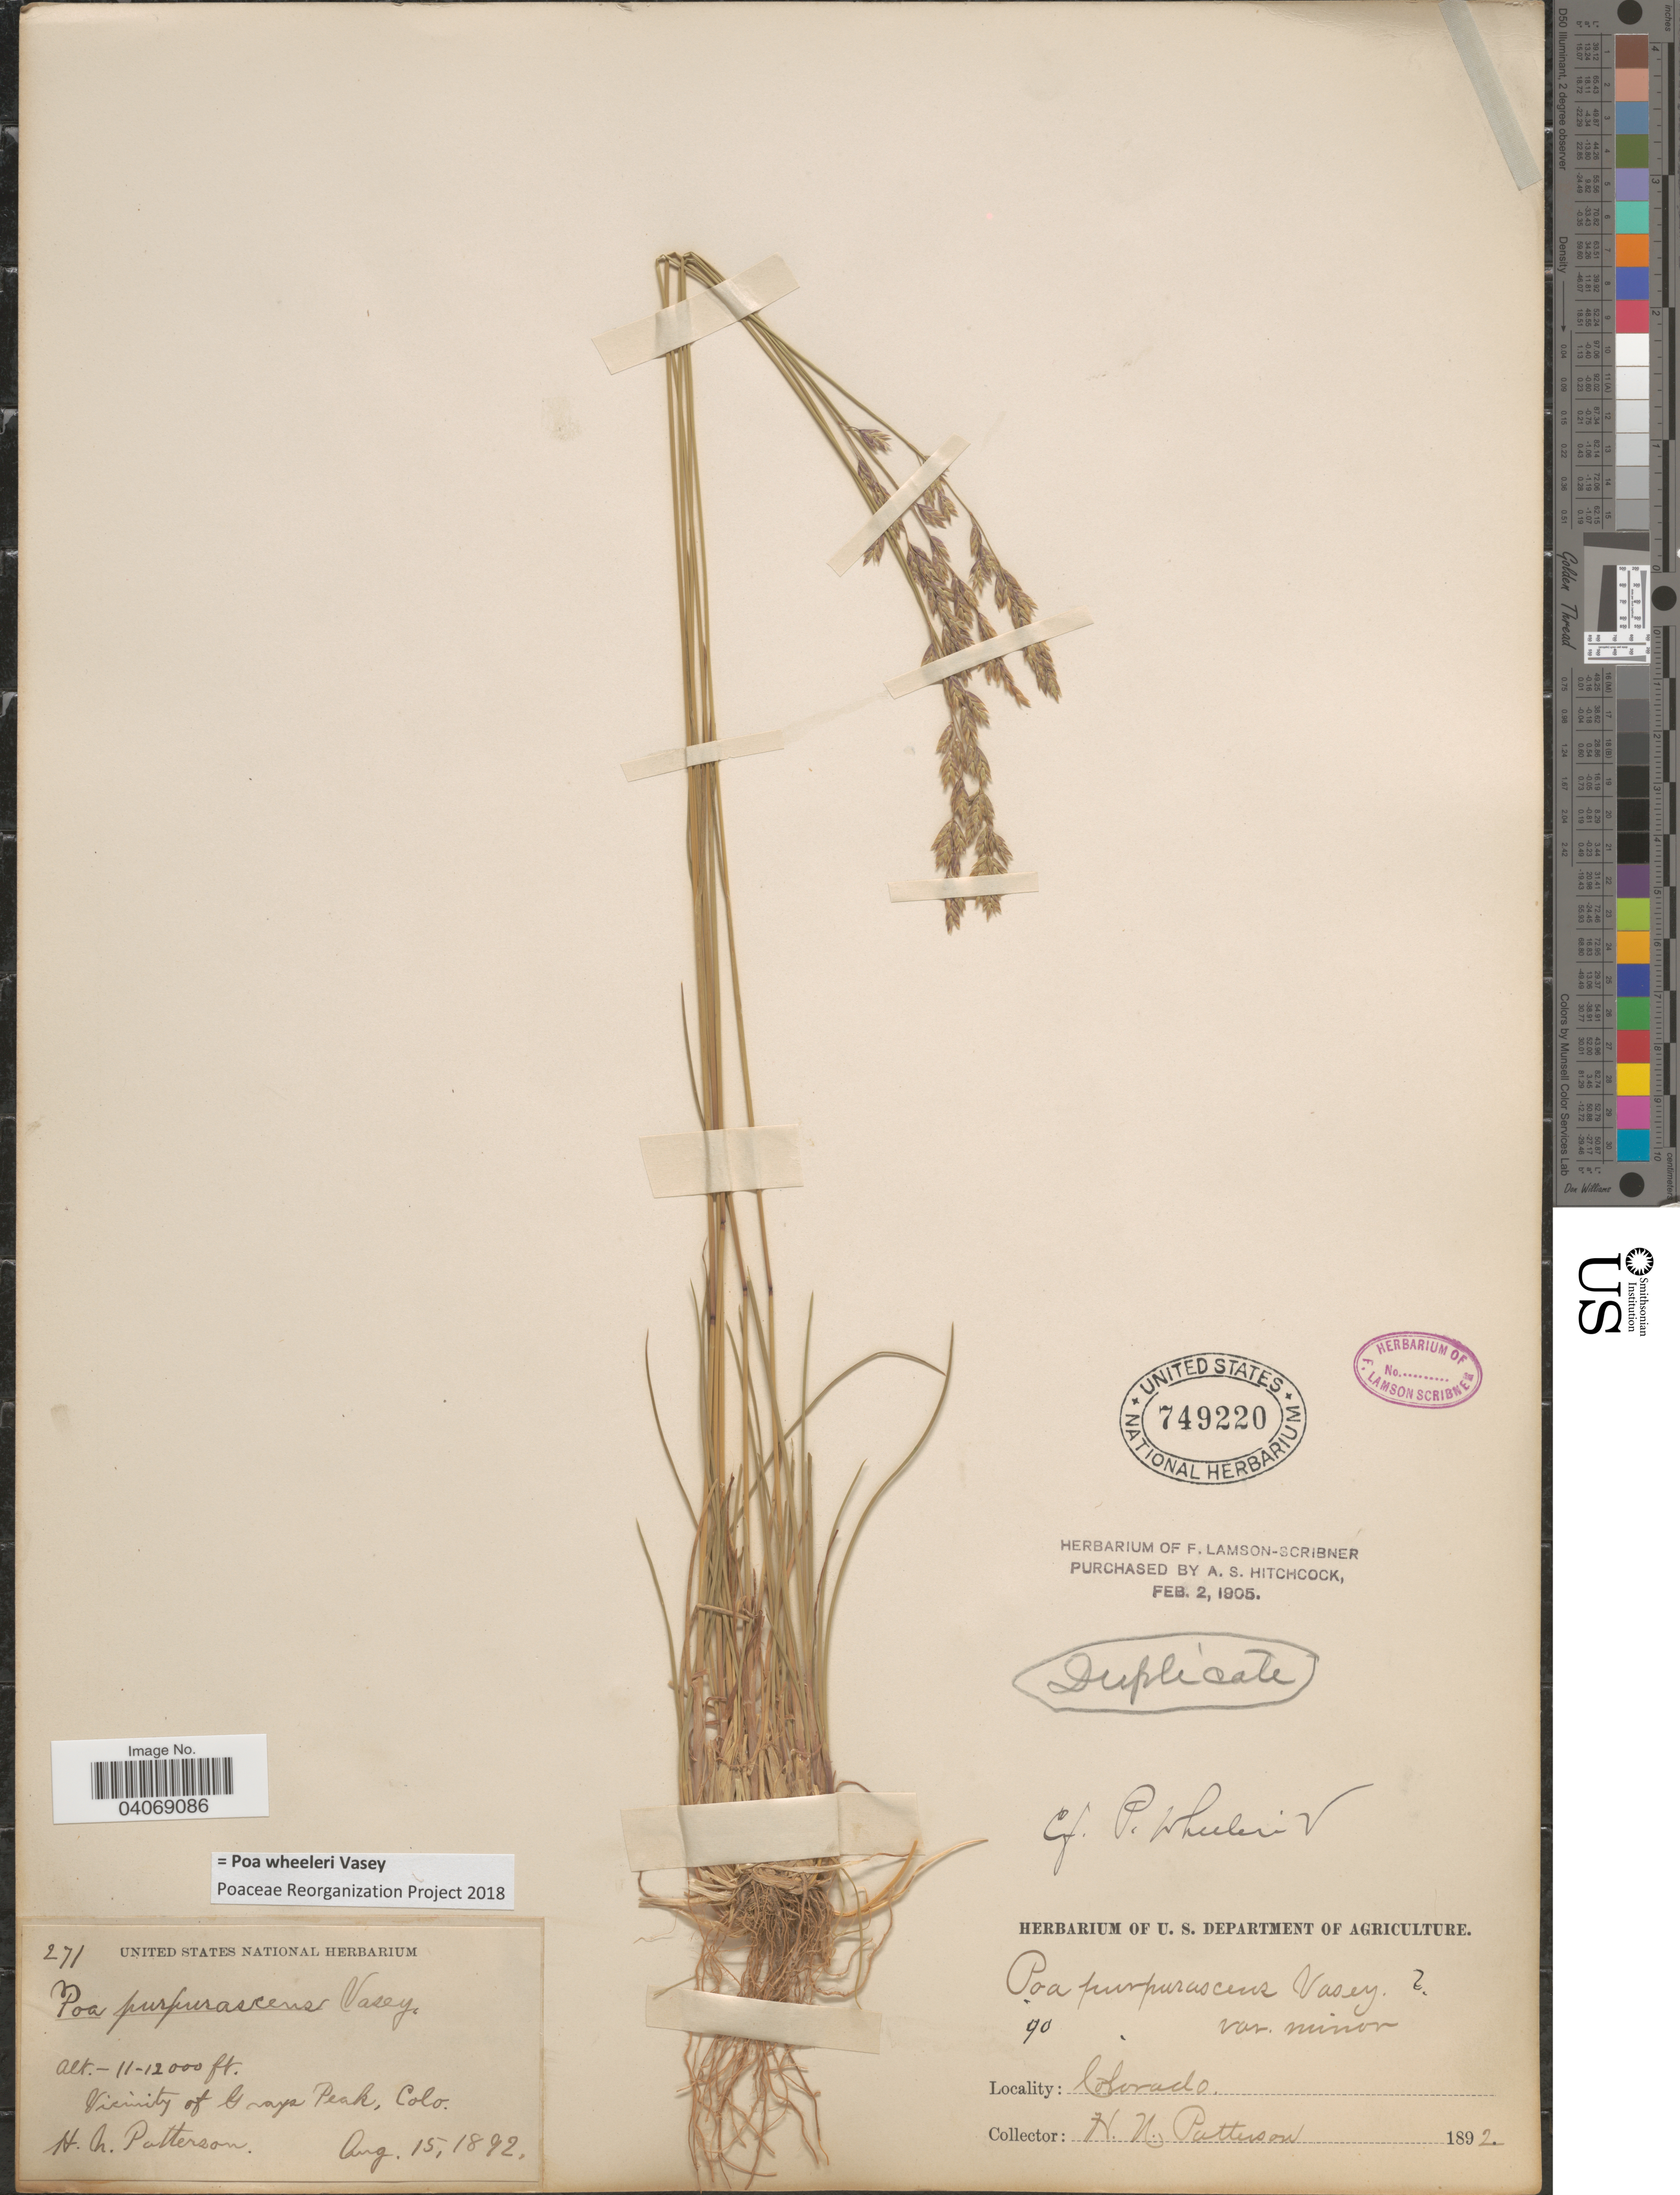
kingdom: Plantae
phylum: Tracheophyta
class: Liliopsida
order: Poales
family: Poaceae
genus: Poa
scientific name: Poa wheeleri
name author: Vasey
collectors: H. N. Patterson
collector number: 271/90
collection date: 1892-08-15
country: United States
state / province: Colorado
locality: Vicinity of Grays Peak.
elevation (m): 3353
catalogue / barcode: US 749220